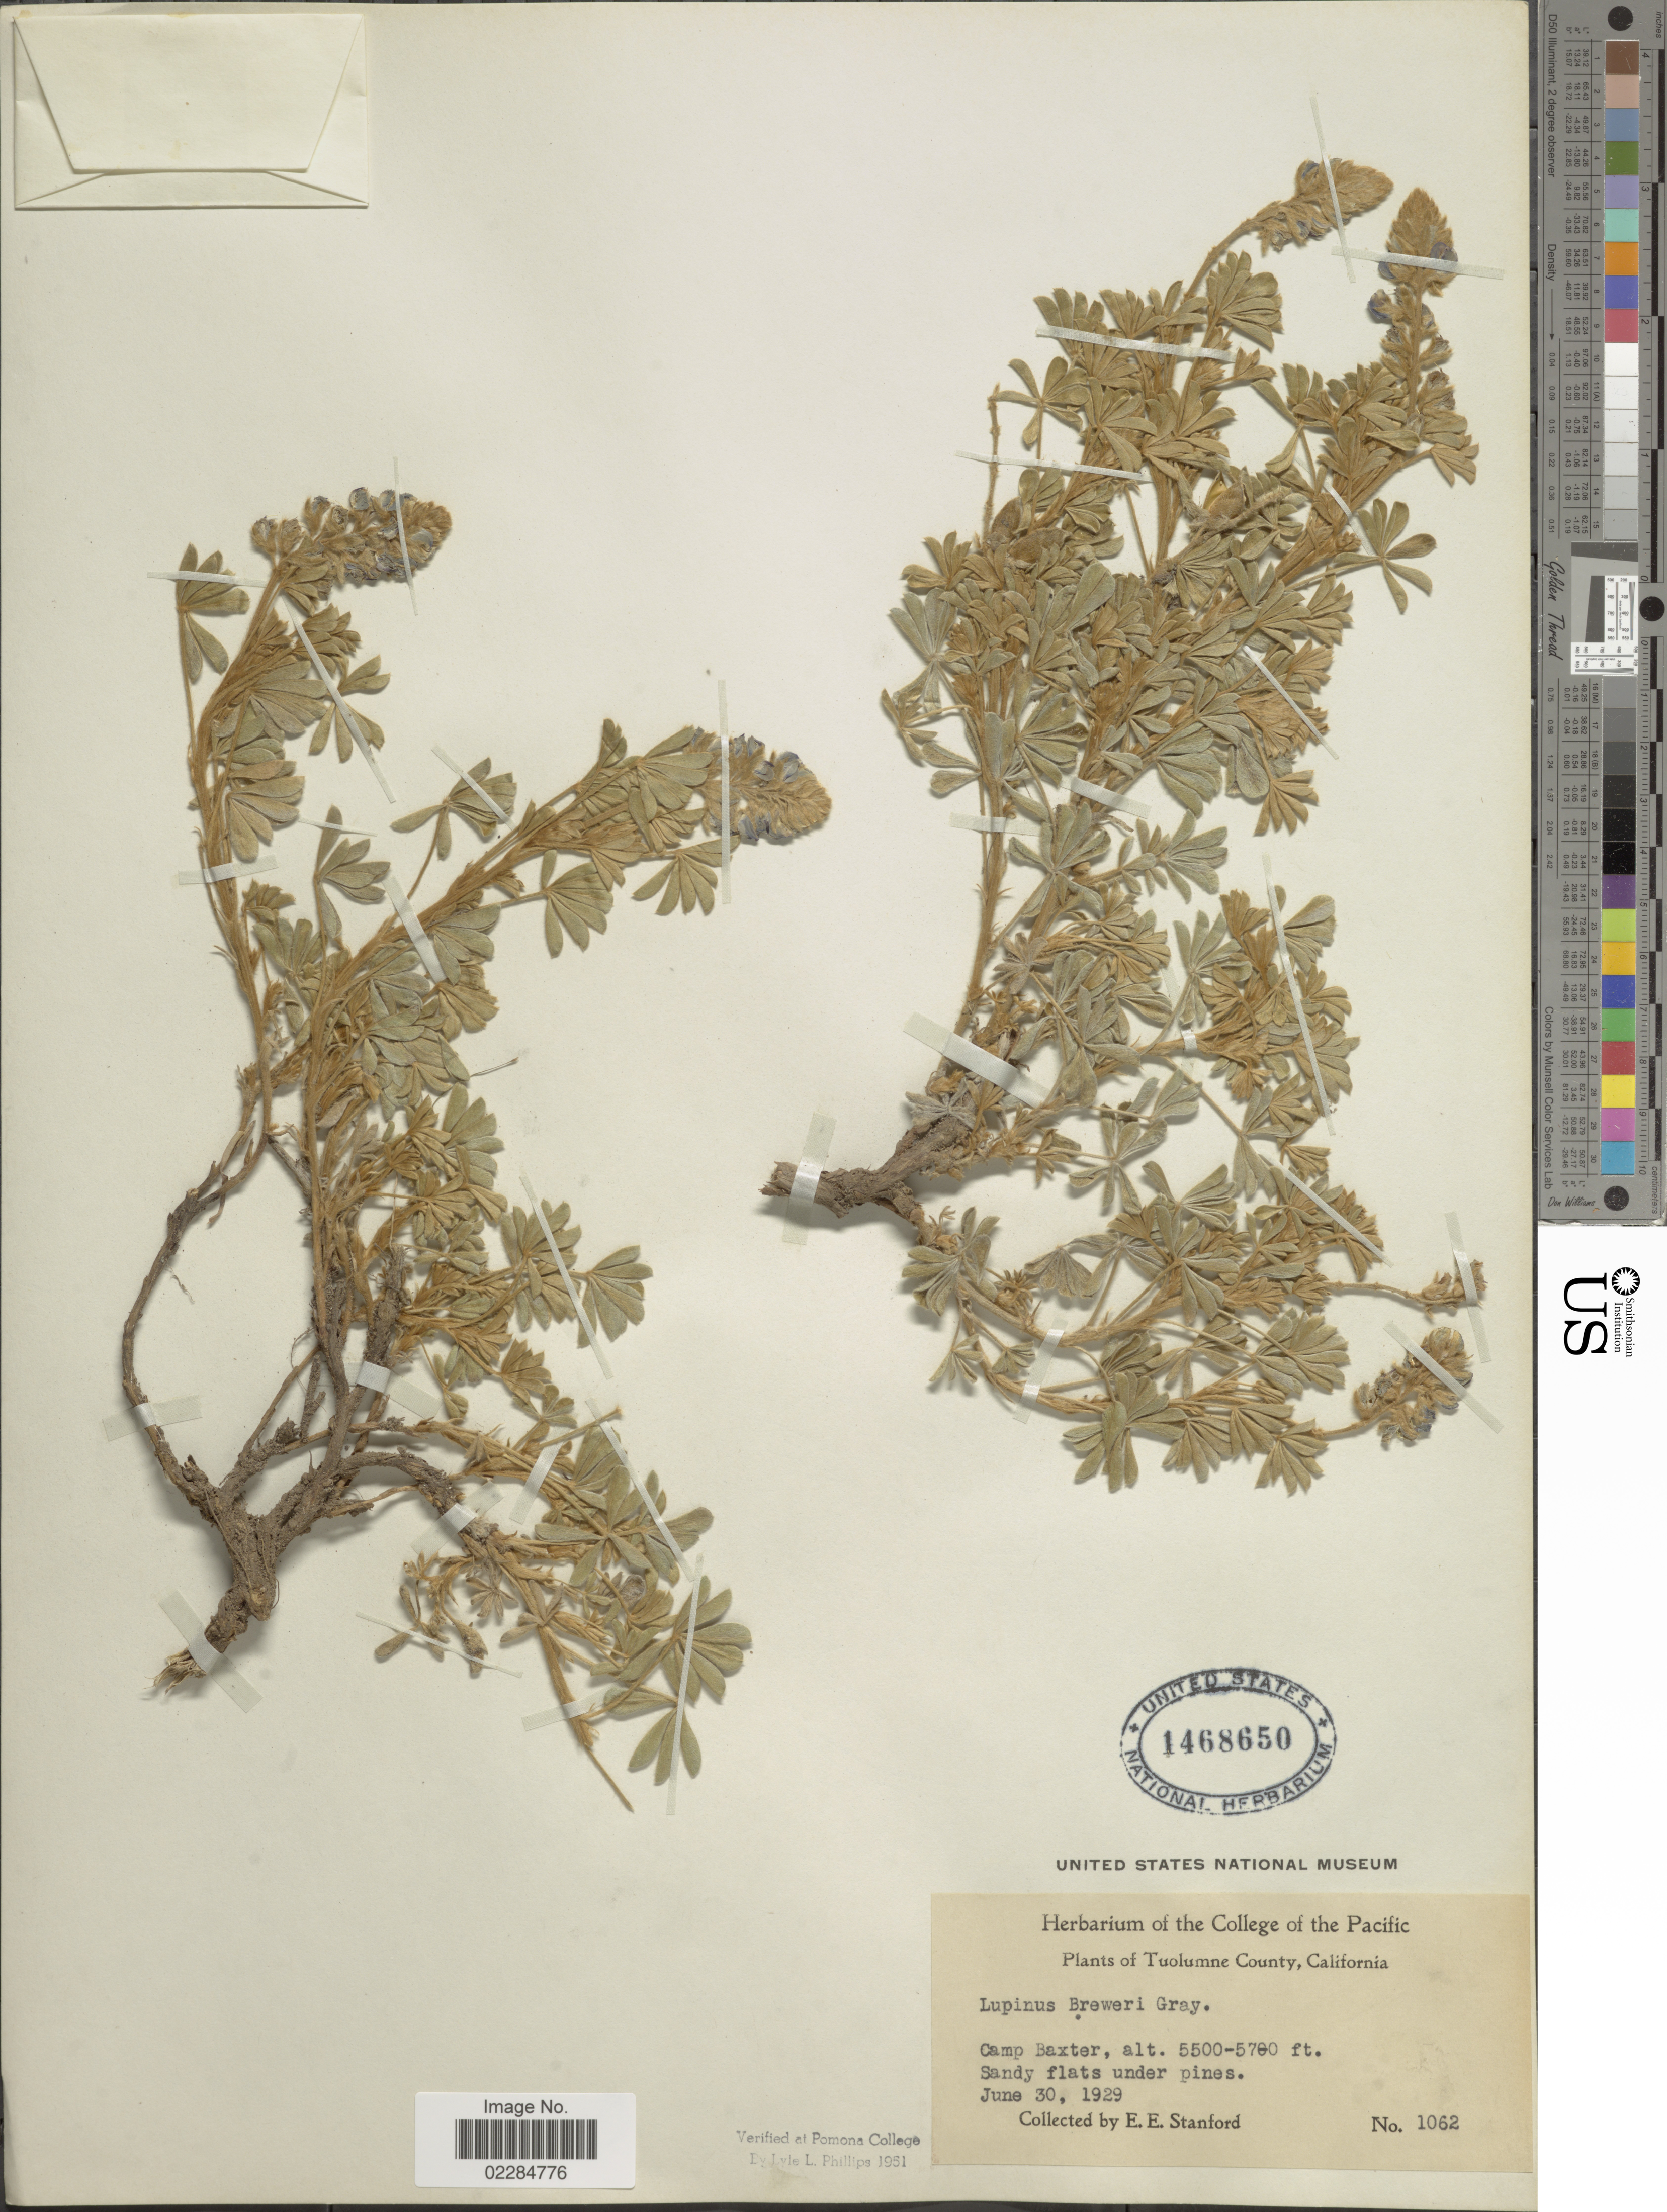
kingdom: Plantae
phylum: Tracheophyta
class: Magnoliopsida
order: Fabales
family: Fabaceae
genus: Lupinus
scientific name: Lupinus breweri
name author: A. Gray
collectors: E. Stanford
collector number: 1062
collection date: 1929-06-30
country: United States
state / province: California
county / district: Tuolumne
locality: Tuolumne County. Camp Baxter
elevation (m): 1676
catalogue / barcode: US 1468650